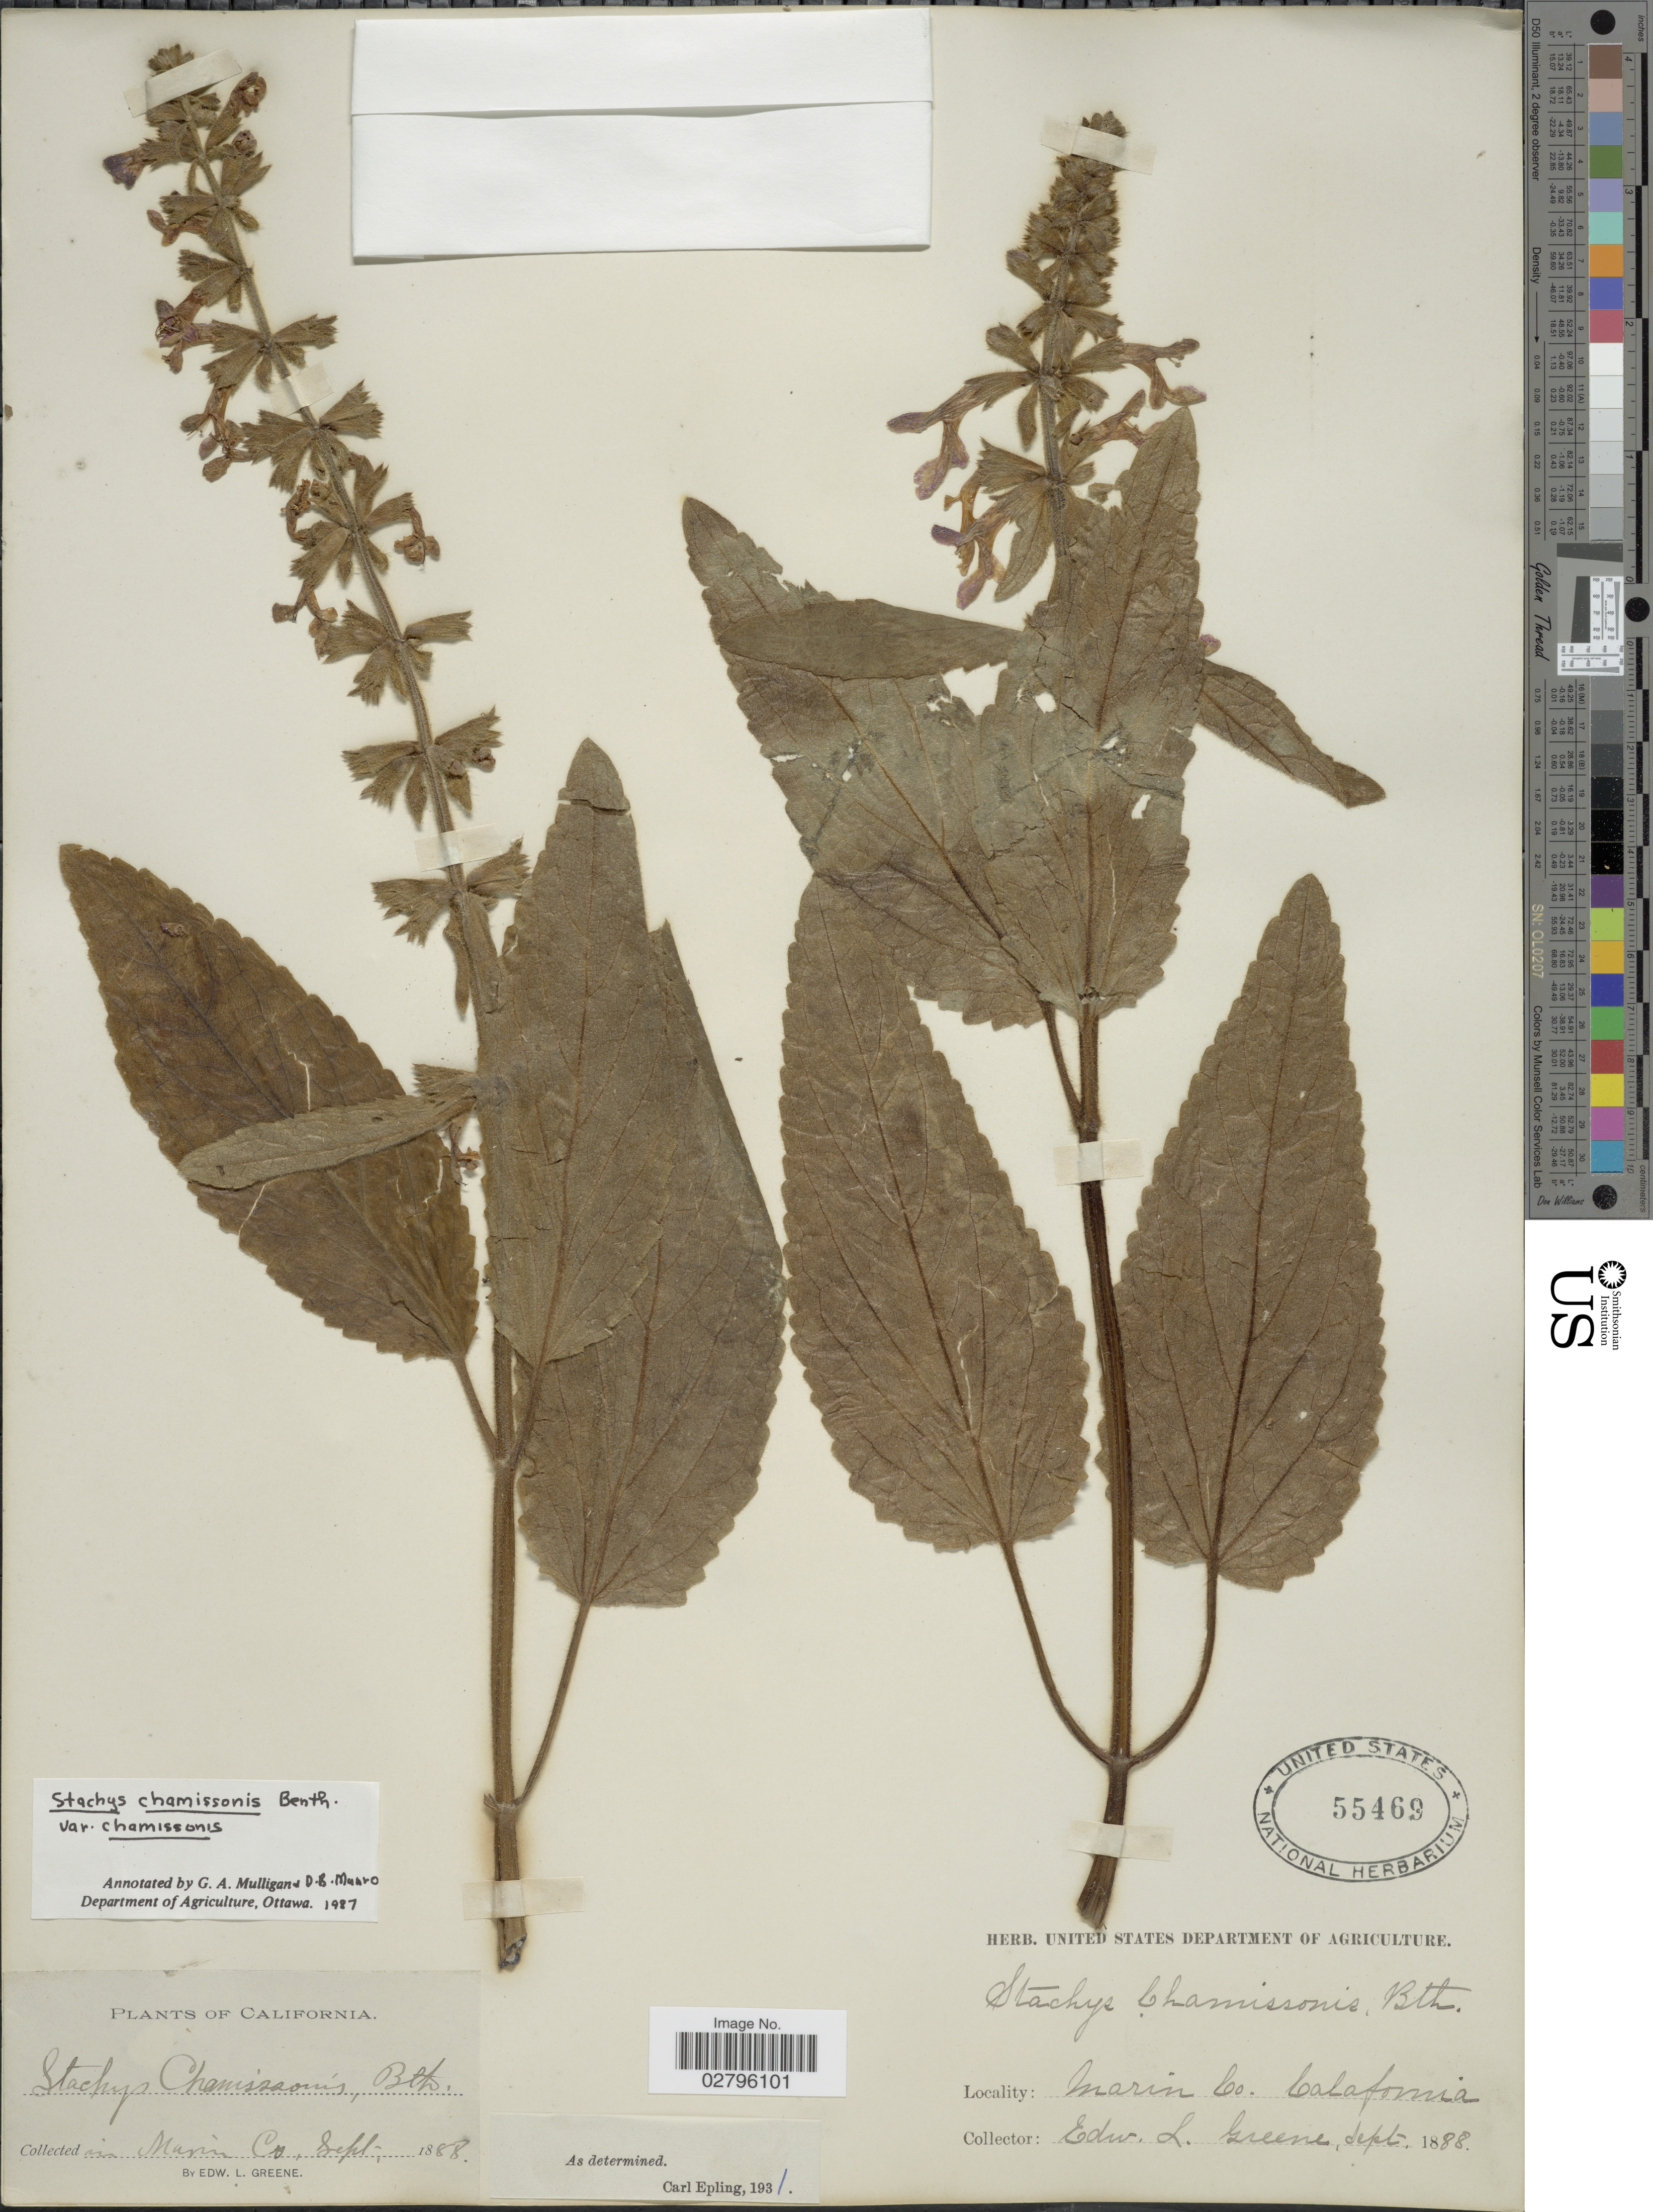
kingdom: Plantae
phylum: Tracheophyta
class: Magnoliopsida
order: Lamiales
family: Lamiaceae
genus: Stachys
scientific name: Stachys chamissonis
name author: Benth.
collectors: E. L. Greene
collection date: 1888-09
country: United States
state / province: California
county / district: Marin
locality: Marin Co.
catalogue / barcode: US 55469